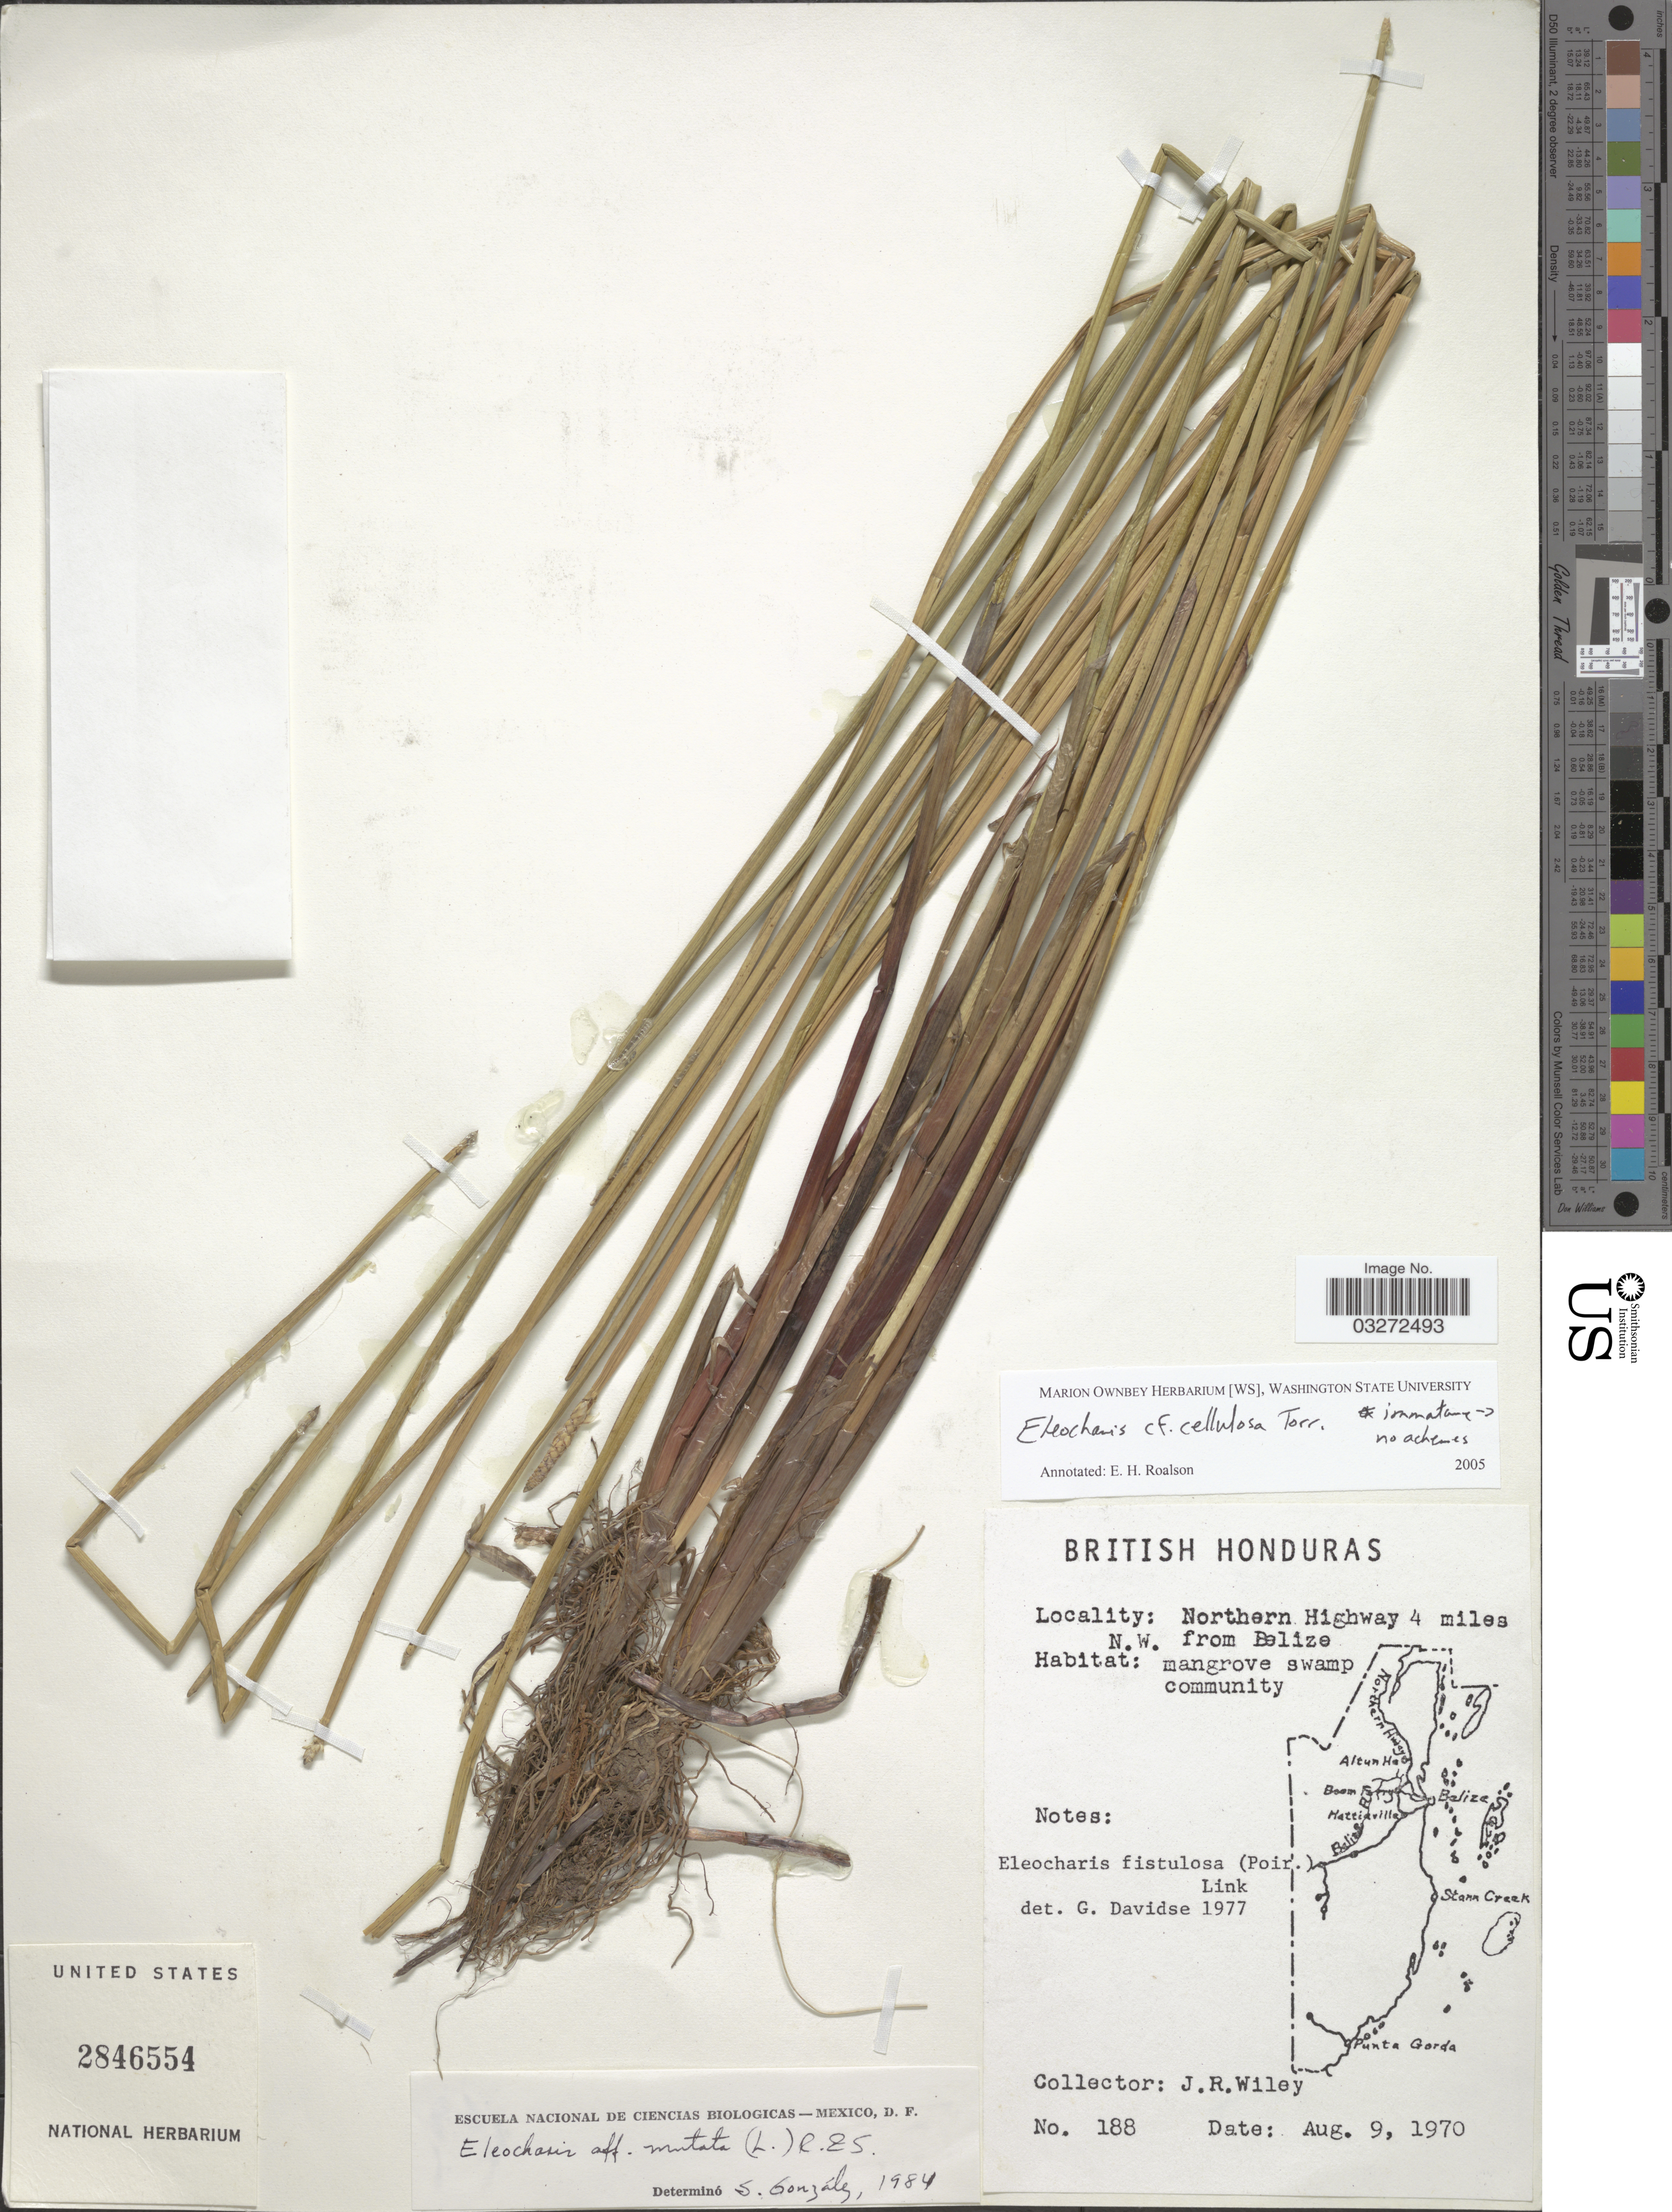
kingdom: Plantae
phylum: Tracheophyta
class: Liliopsida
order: Poales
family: Cyperaceae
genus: Eleocharis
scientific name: Eleocharis cellulosa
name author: Torr.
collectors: J. Wiley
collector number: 188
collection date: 1970-08-09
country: Belize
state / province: Belize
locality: British Honduras. Northern Highway 4 miles N.W. from Belize.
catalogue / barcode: US 2846554